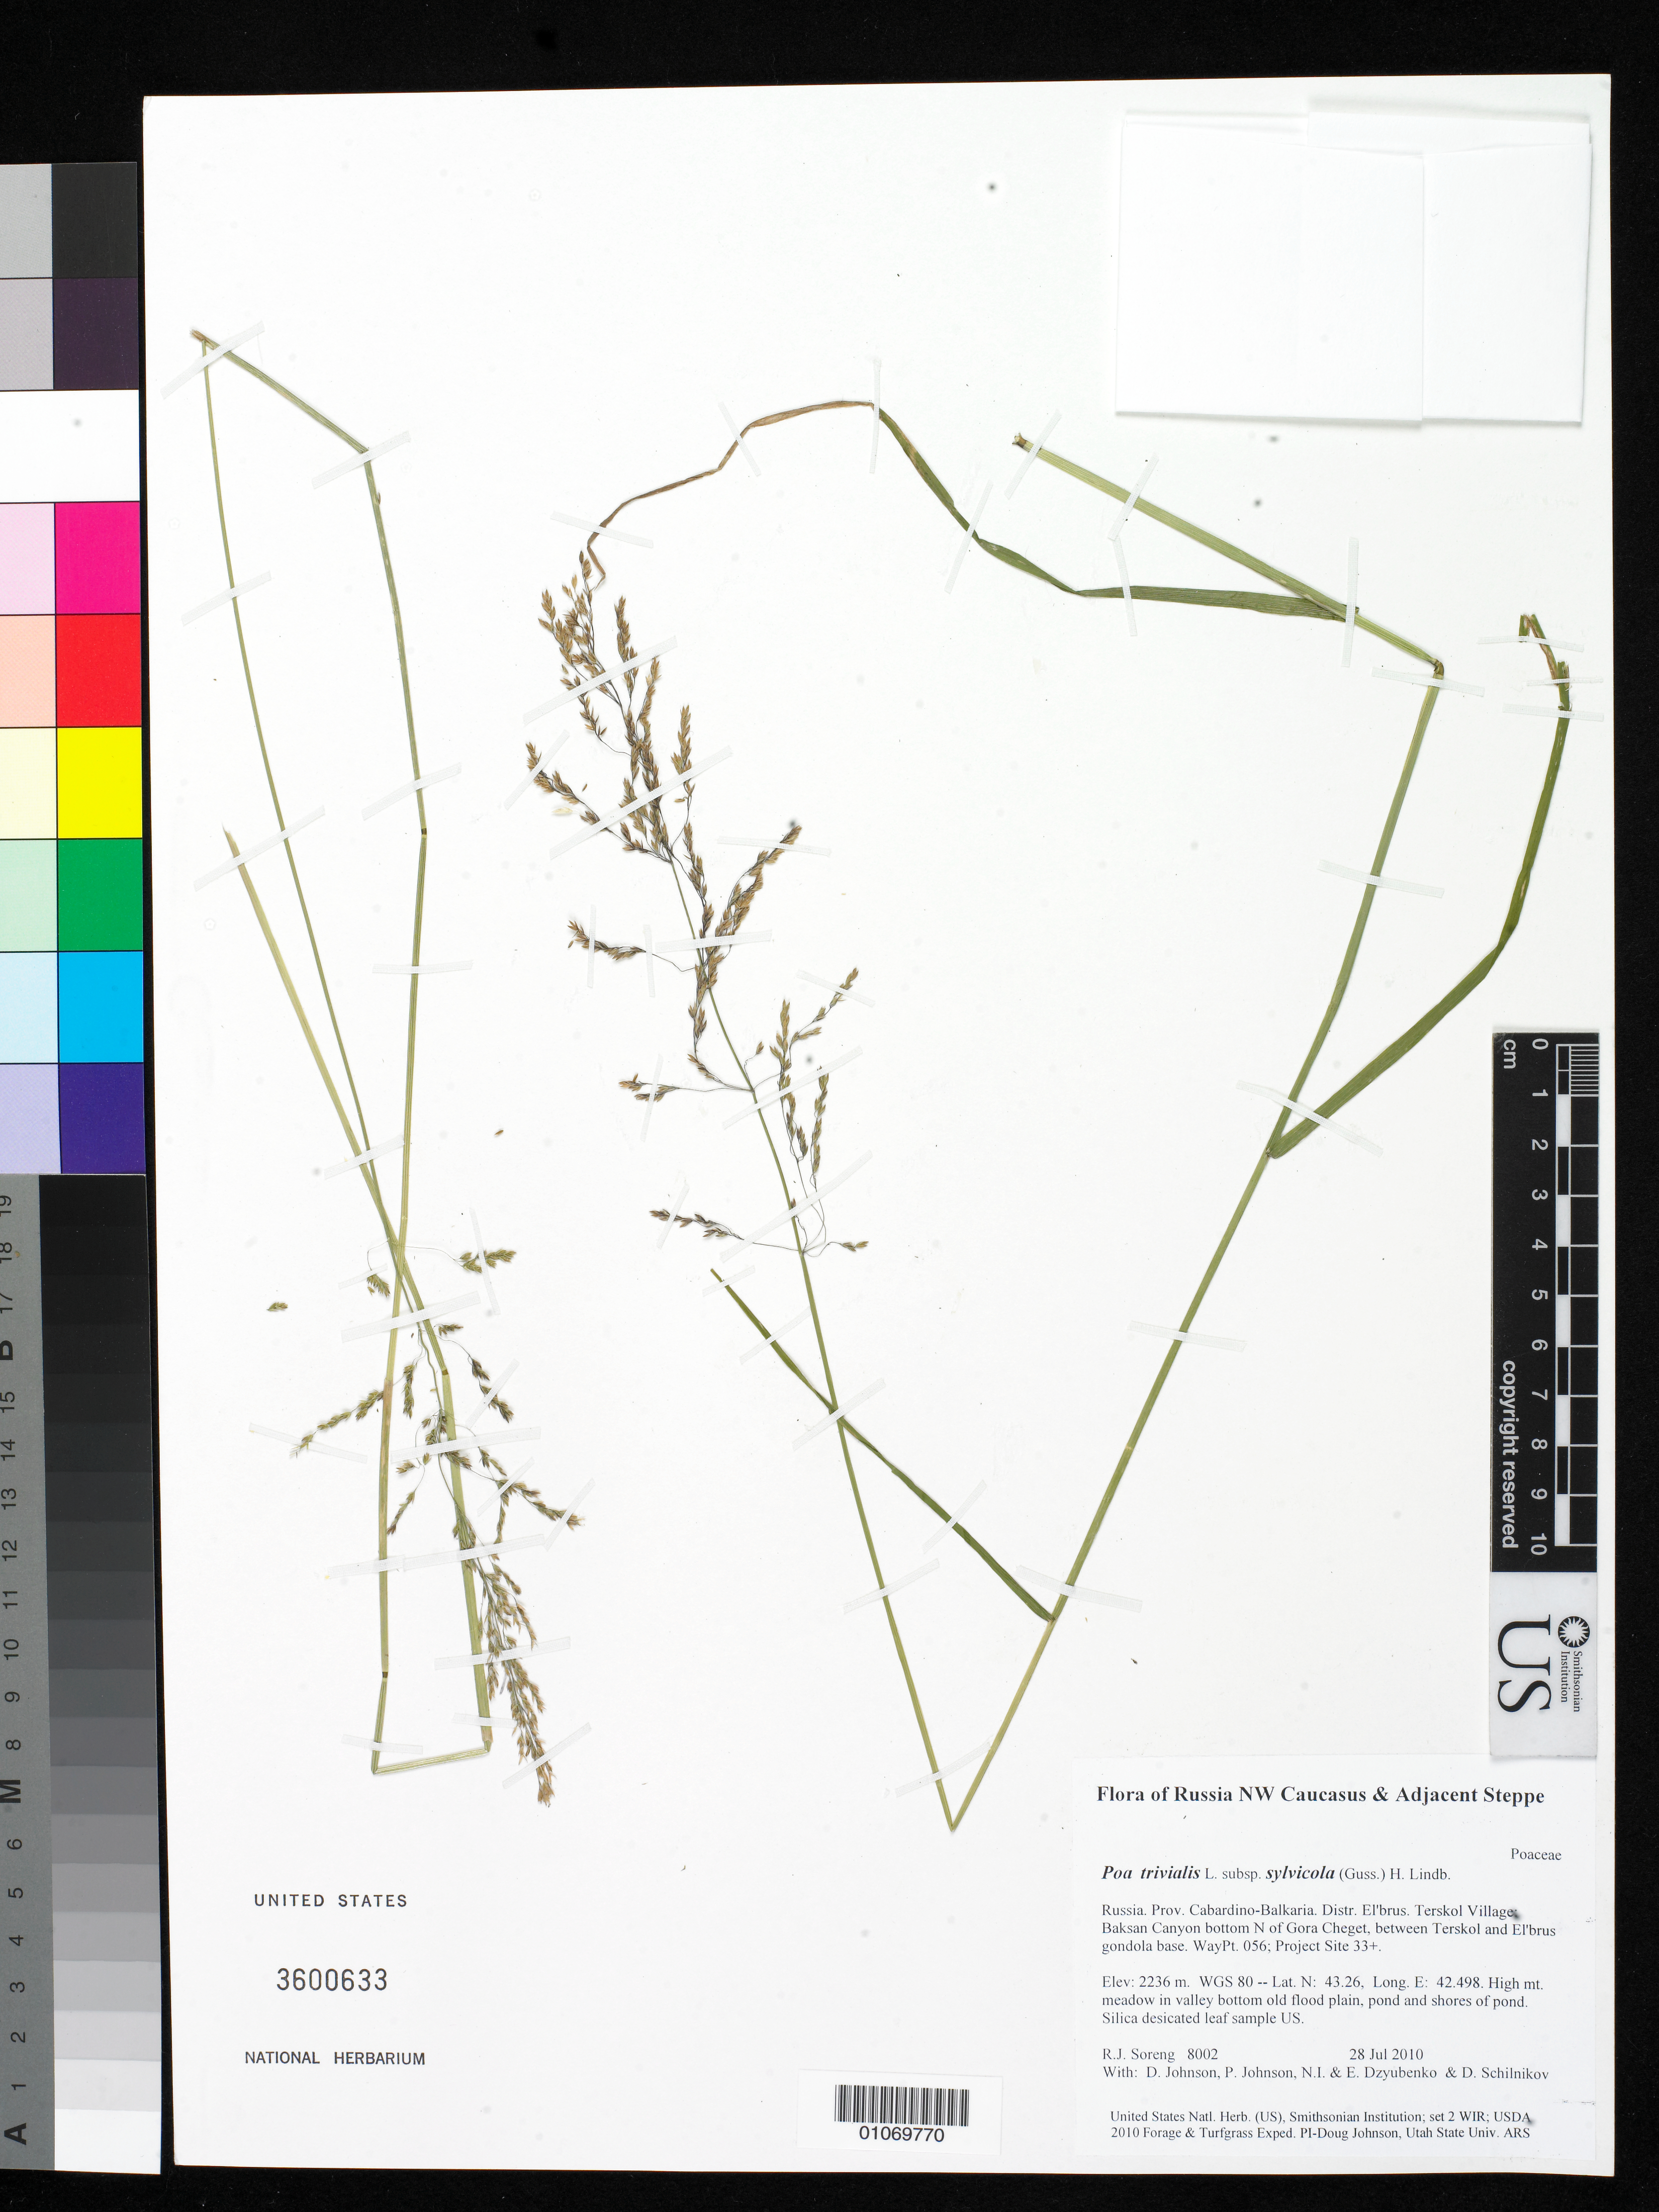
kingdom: Plantae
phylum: Tracheophyta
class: Liliopsida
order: Poales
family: Poaceae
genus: Poa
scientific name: Poa trivialis subsp. sylvicola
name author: (Gussone) H. Lindb.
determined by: Soreng, Robert J., Research Associate (BOT), Smithsonian Institution - National Museum of Natural History (UNITED STATES)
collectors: R. J. Soreng, D. Johnson, P. Johnson, N. Dzyubenko, E. Dzyubenko & D. Schilnikov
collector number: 8002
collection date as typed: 28 Jul 2010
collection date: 2010-07-28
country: Russian Federation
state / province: Kabardino-Balkar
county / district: El'brus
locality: Terskol Village: Baksan Canyon bottom N of Gora Cheget, between Terskol and El'brus gondola base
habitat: High mt. meadow in valley bottom old flood plain, pond and shores of pond.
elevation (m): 2236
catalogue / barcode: US 3600633